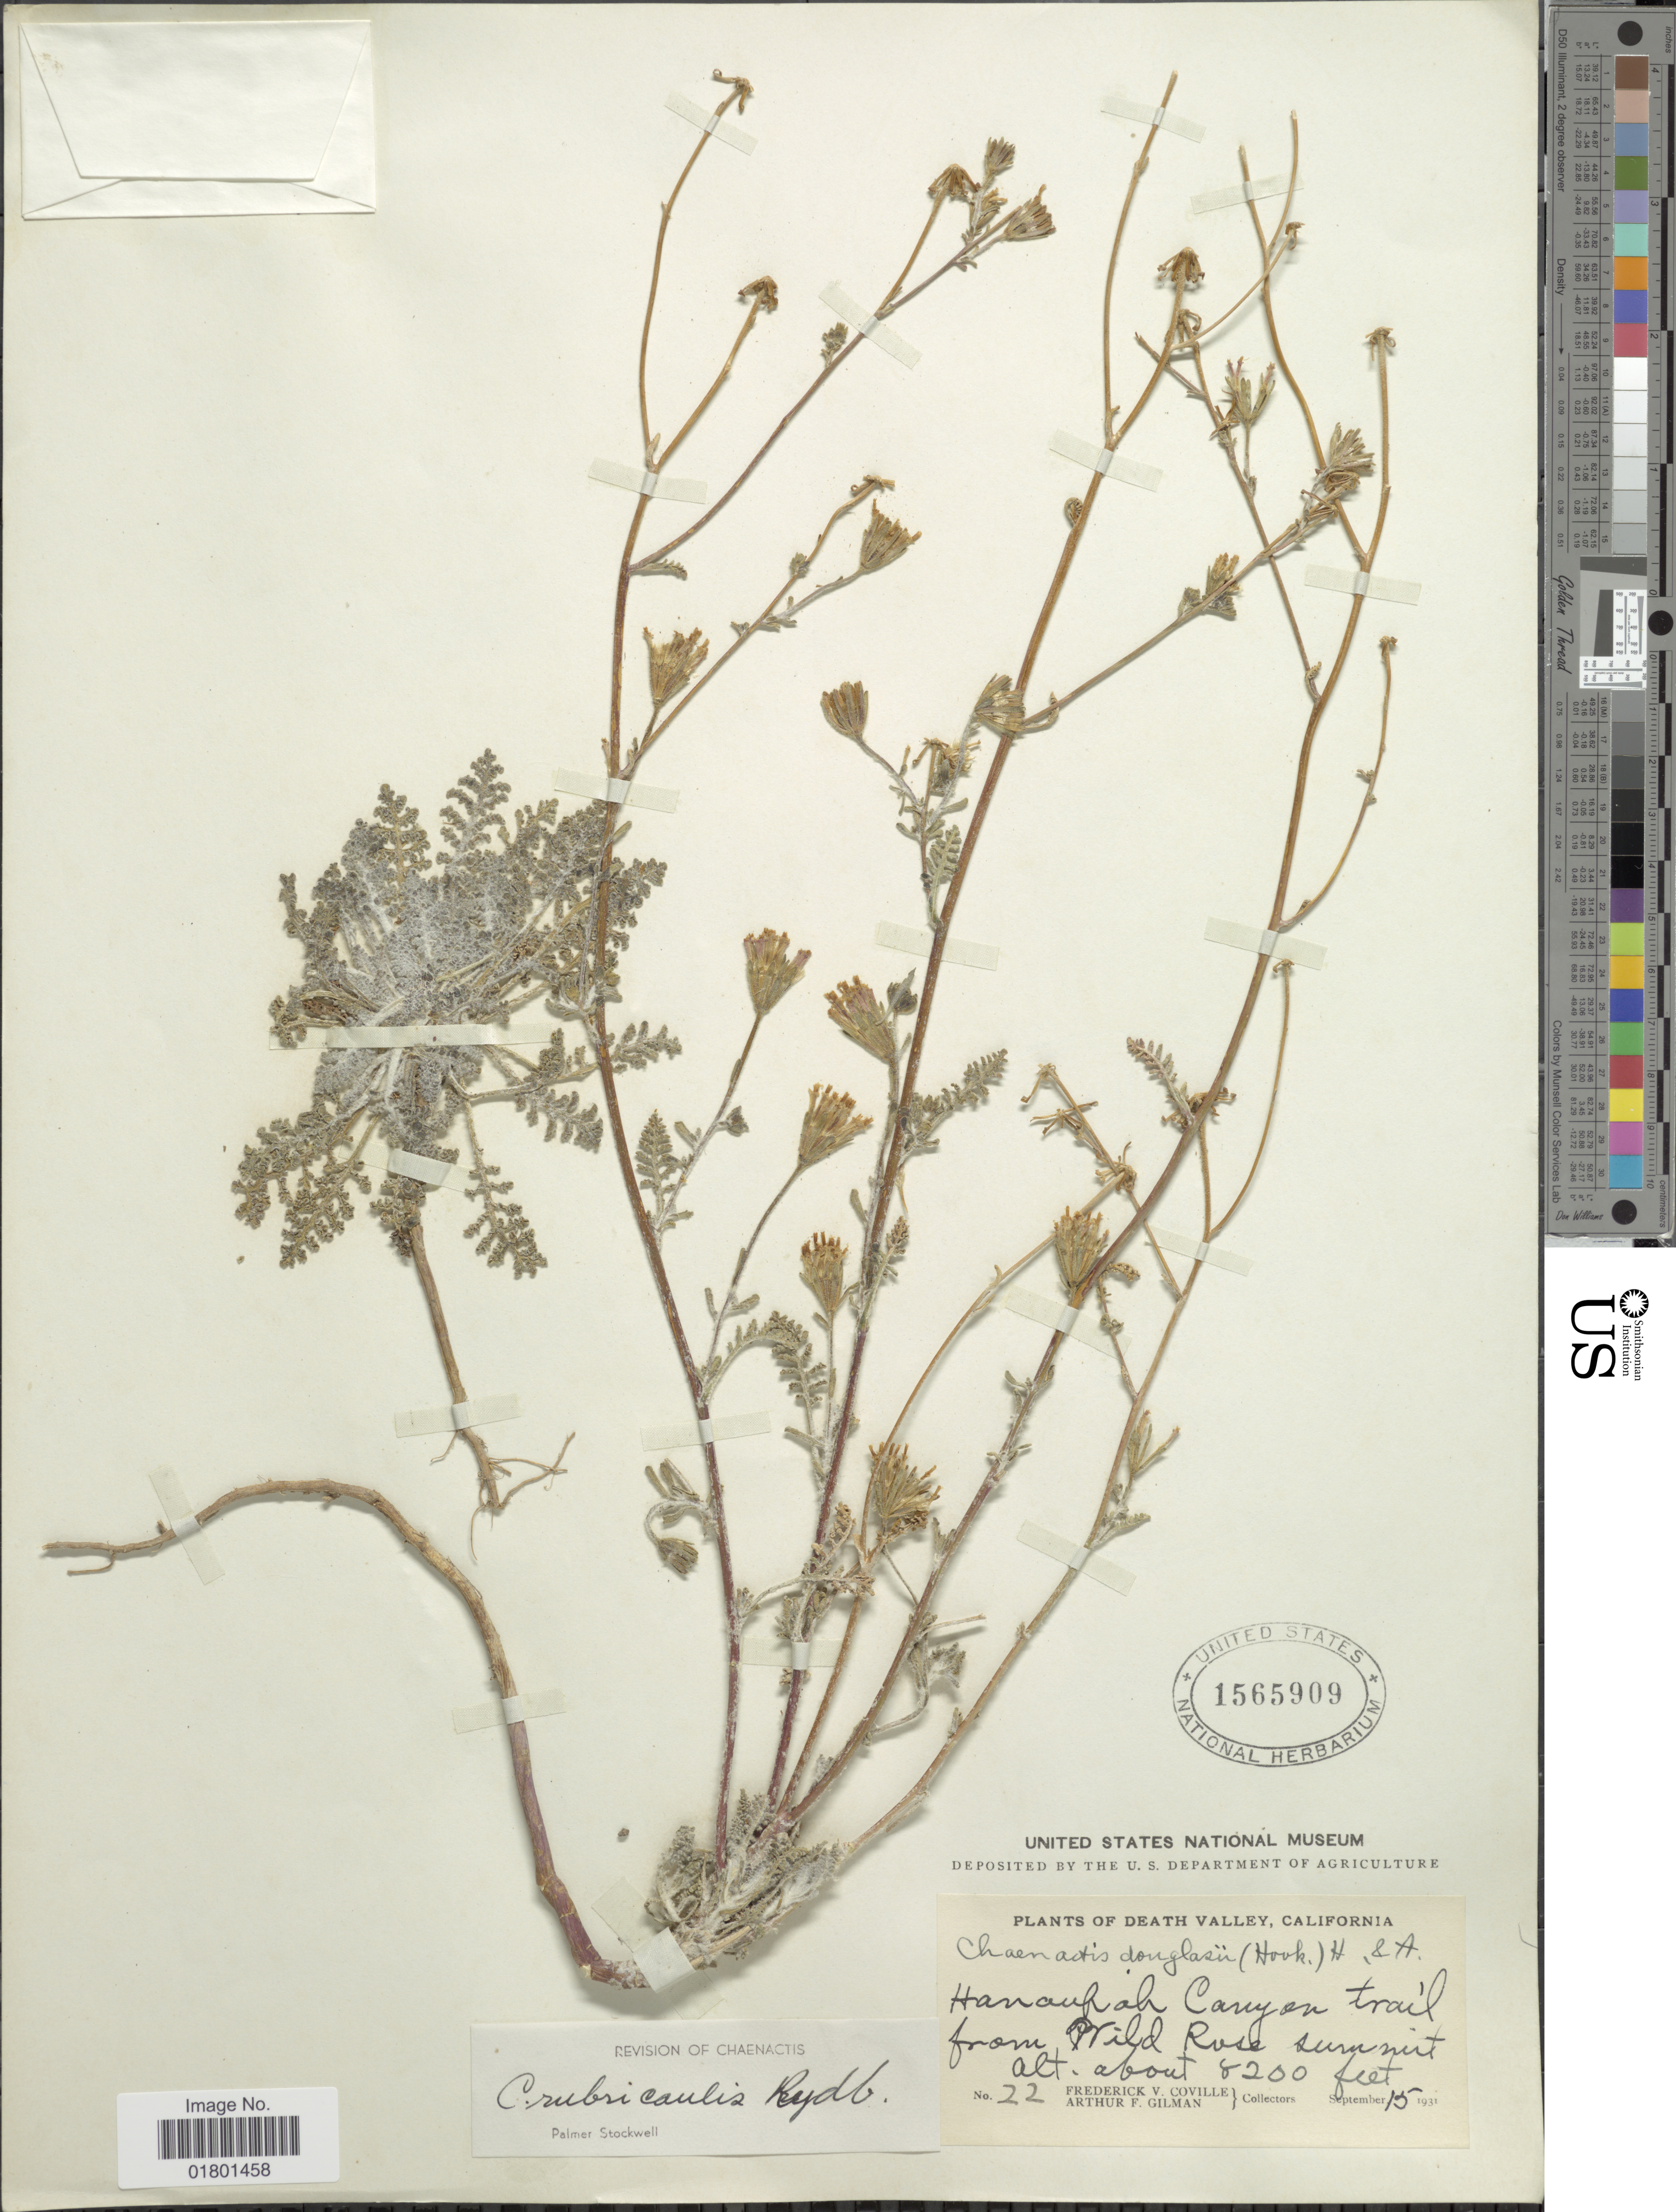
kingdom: Plantae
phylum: Tracheophyta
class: Magnoliopsida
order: Asterales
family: Asteraceae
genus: Chaenactis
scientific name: Chaenactis rubricaulis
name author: Rydb.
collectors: F. V. Coville & A. Gilman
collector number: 22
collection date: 1931-09-15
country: United States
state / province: California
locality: The Death Valley, Hanauhah Canyon trail from Wild Rose summit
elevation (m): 2499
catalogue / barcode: US 1565909